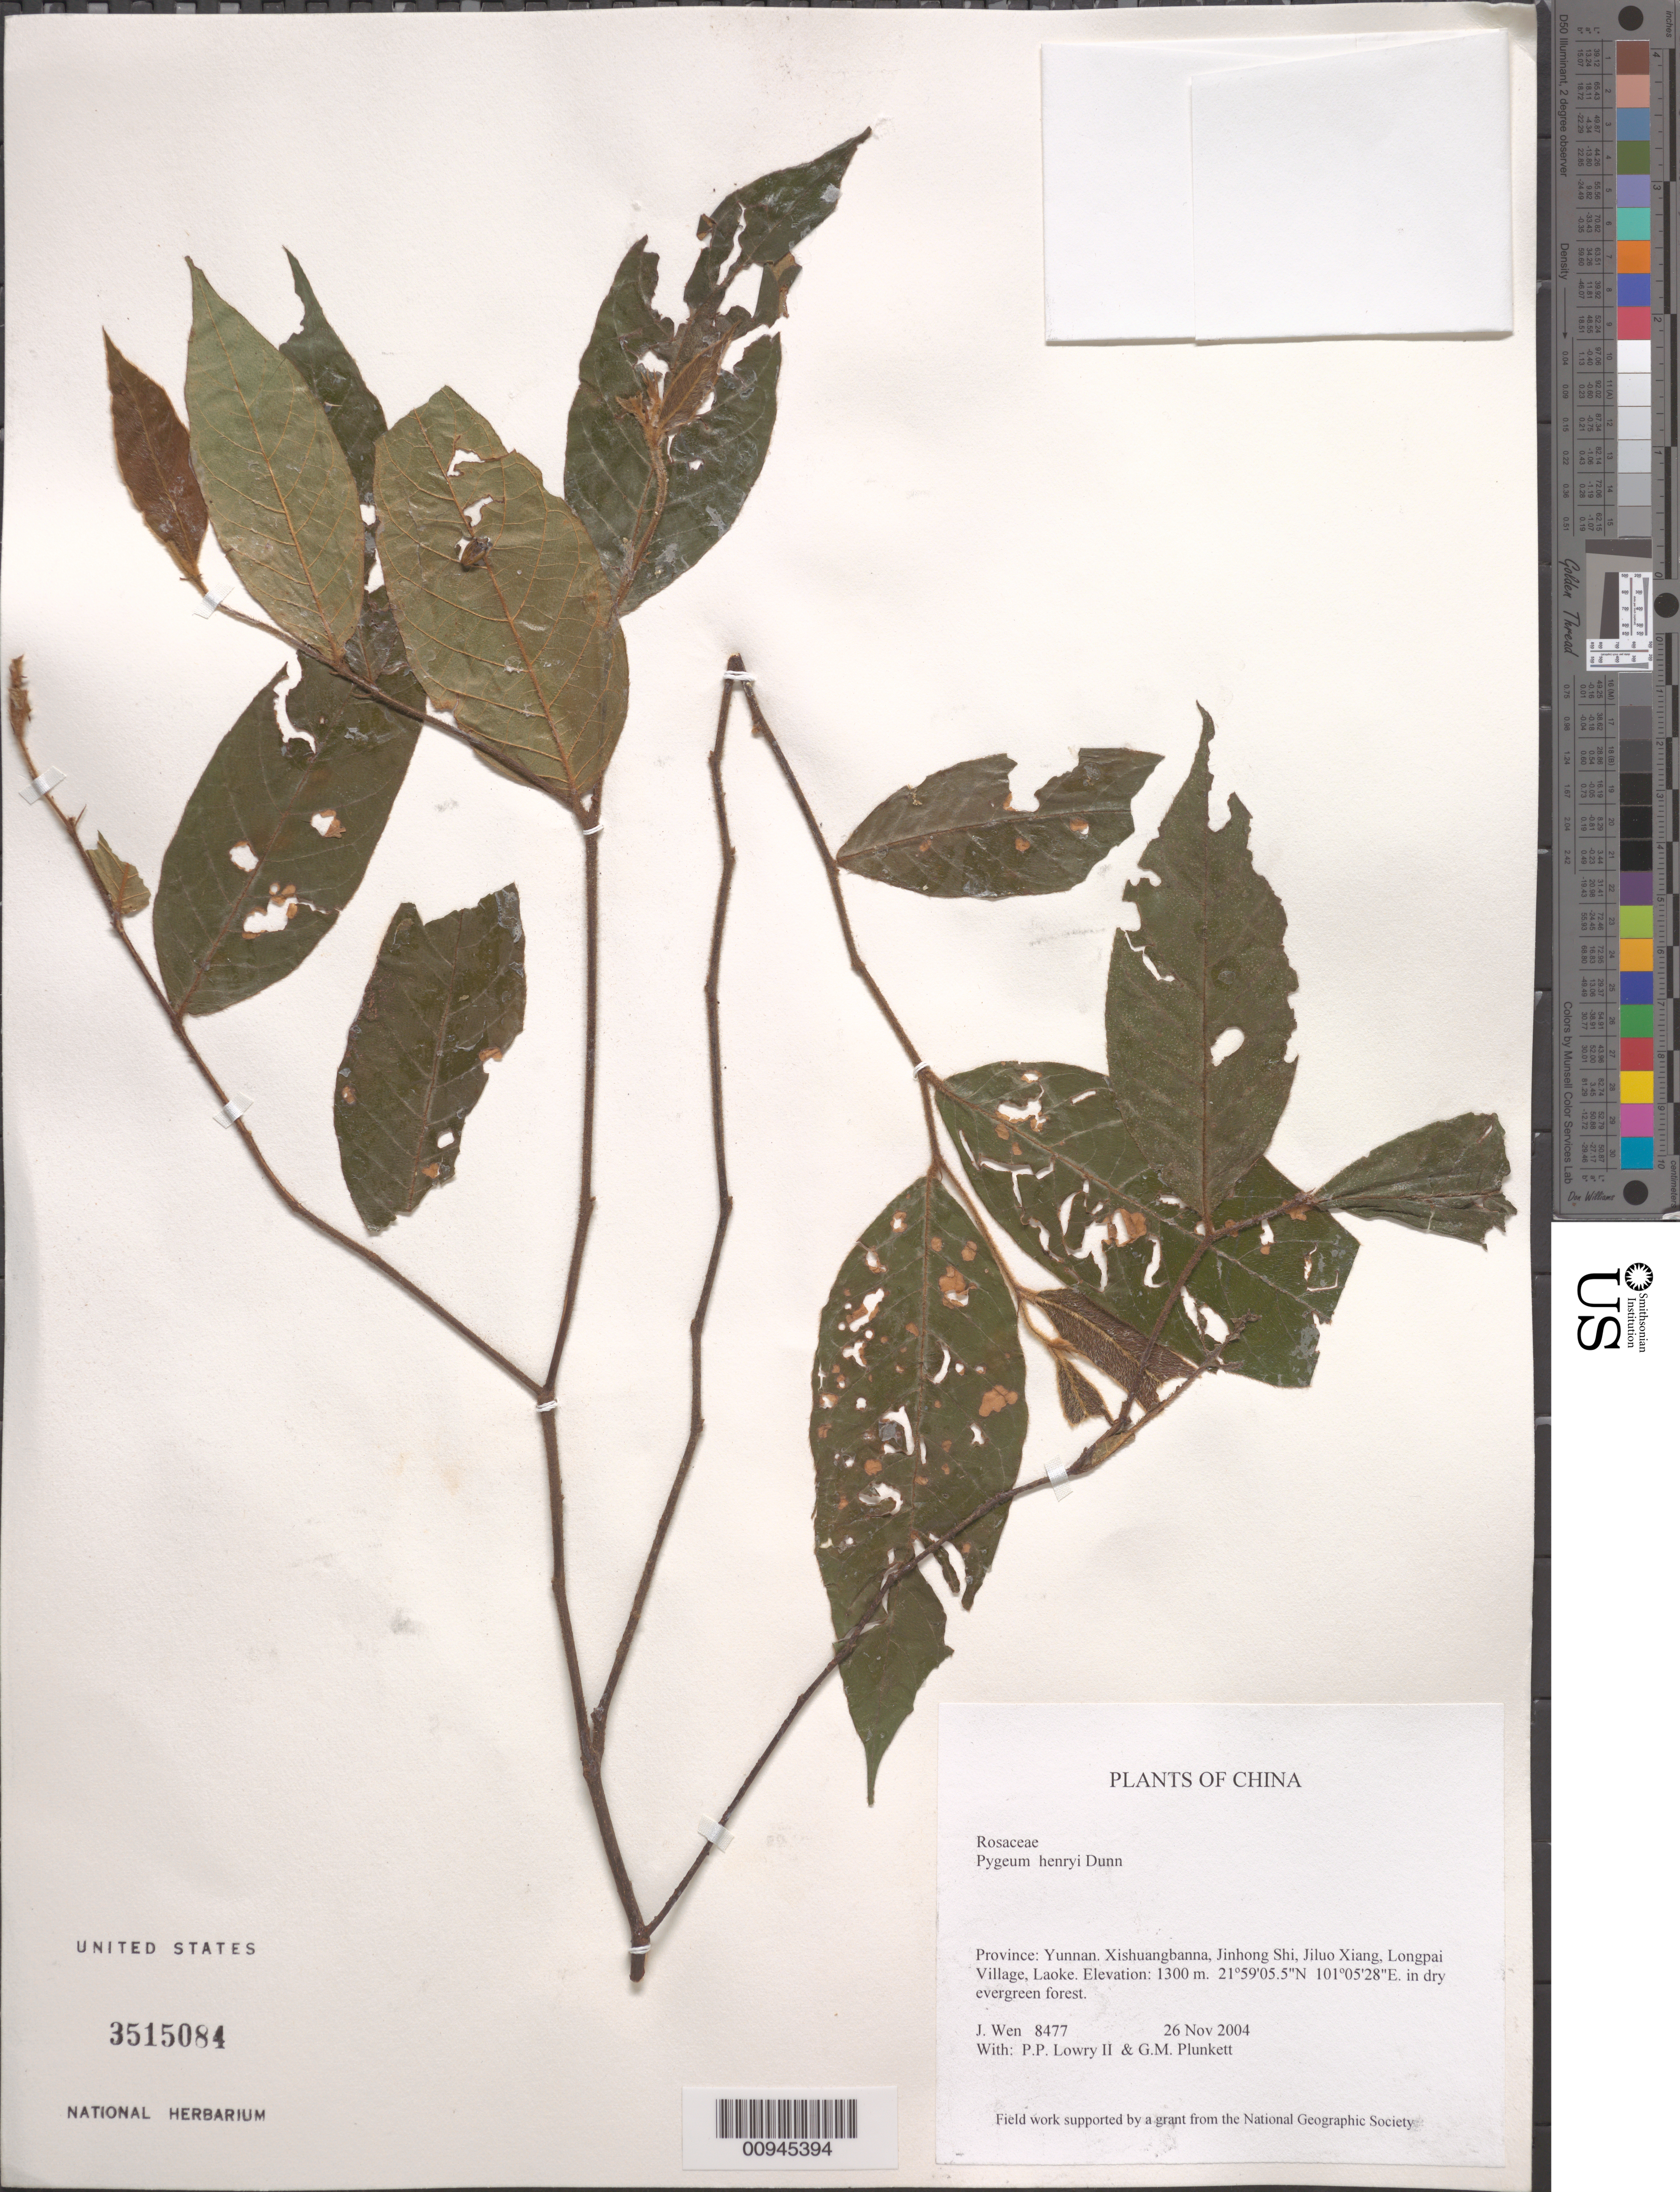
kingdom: Plantae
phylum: Tracheophyta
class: Magnoliopsida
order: Rosales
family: Rosaceae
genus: Prunus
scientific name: Prunus arborea var. montana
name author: (Hook. f.) Kalkman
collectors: J. Wen, P. P. Lowry & G. M. Plunkett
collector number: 8477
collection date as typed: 26 Nov 2004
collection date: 2004-11-26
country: China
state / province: Yunnan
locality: Xishuangbanna, Jinhong Shi, Jiluo Xiang, Longpai Village, Laoke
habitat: In dry evergreen forest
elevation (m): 1300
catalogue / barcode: US 3515084